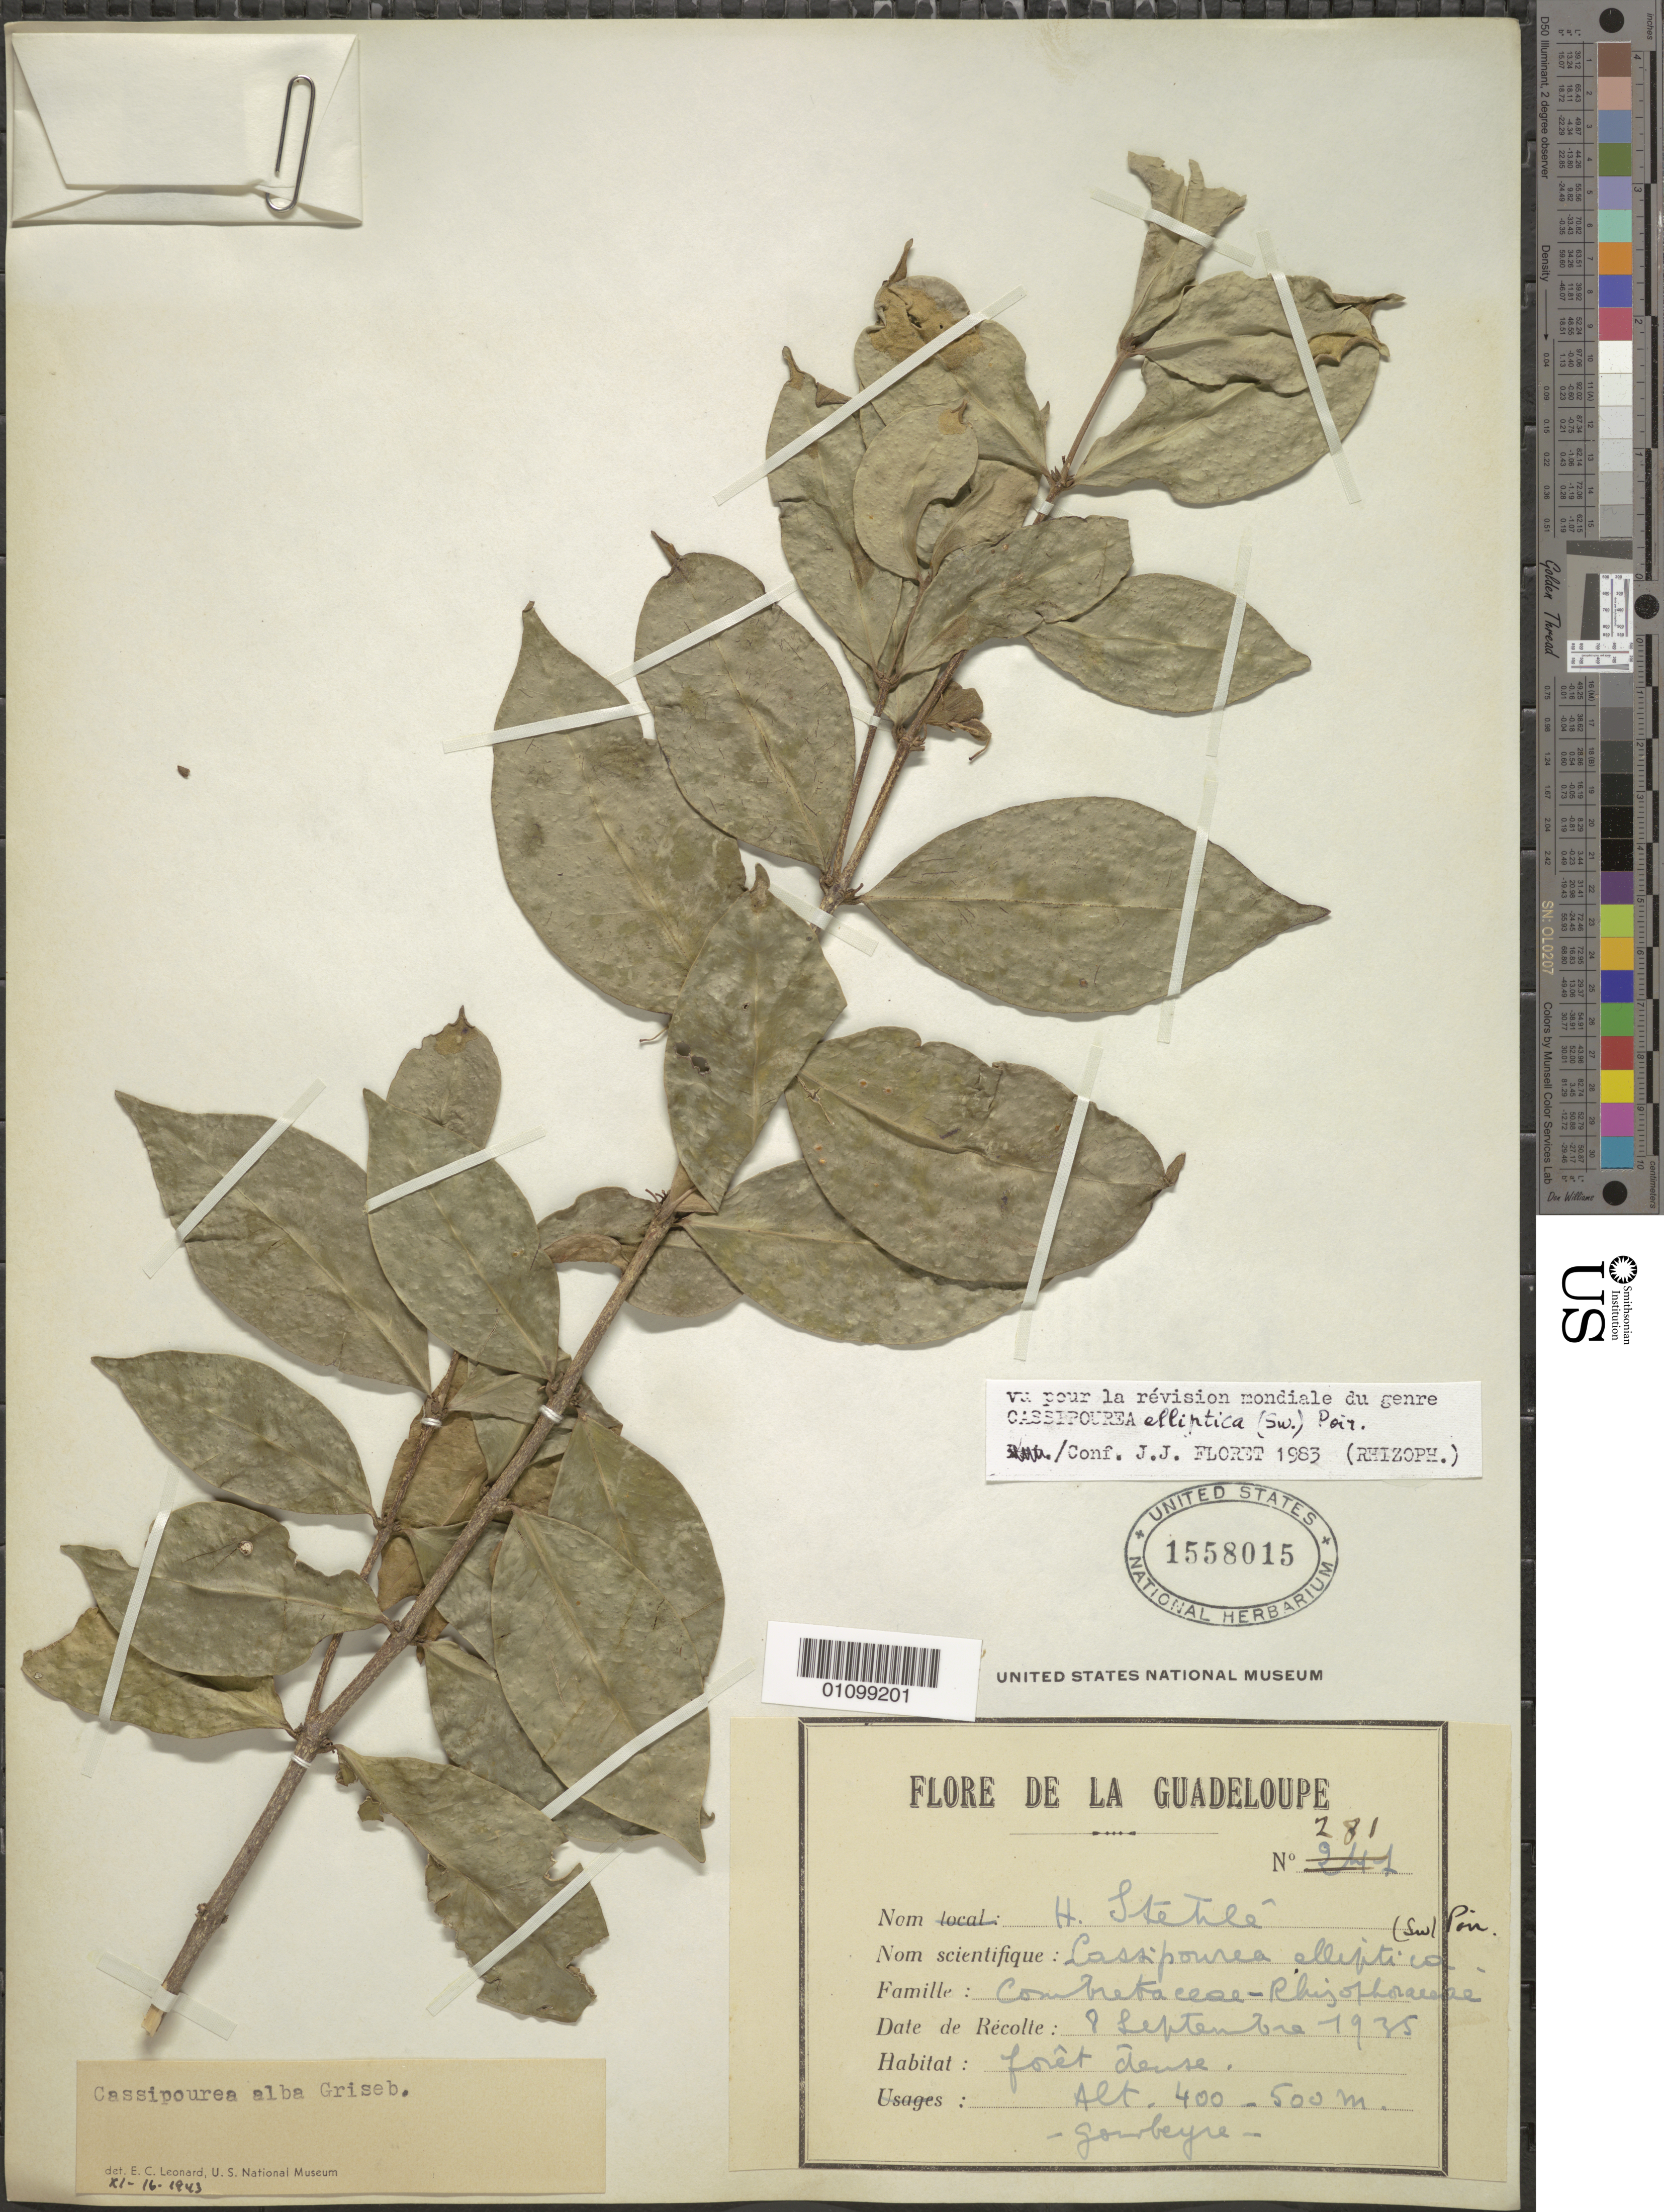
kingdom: Plantae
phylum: Tracheophyta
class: Magnoliopsida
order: Malpighiales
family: Rhizophoraceae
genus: Cassipourea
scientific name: Cassipourea elliptica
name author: (Sw.) Poir.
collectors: H. Stehlé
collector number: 281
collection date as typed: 08 Sep 1935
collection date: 1935-09-08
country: Guadeloupe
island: Basse Terre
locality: Gourbeyre. Habitat foret dense.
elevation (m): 400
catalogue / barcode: US 1099201